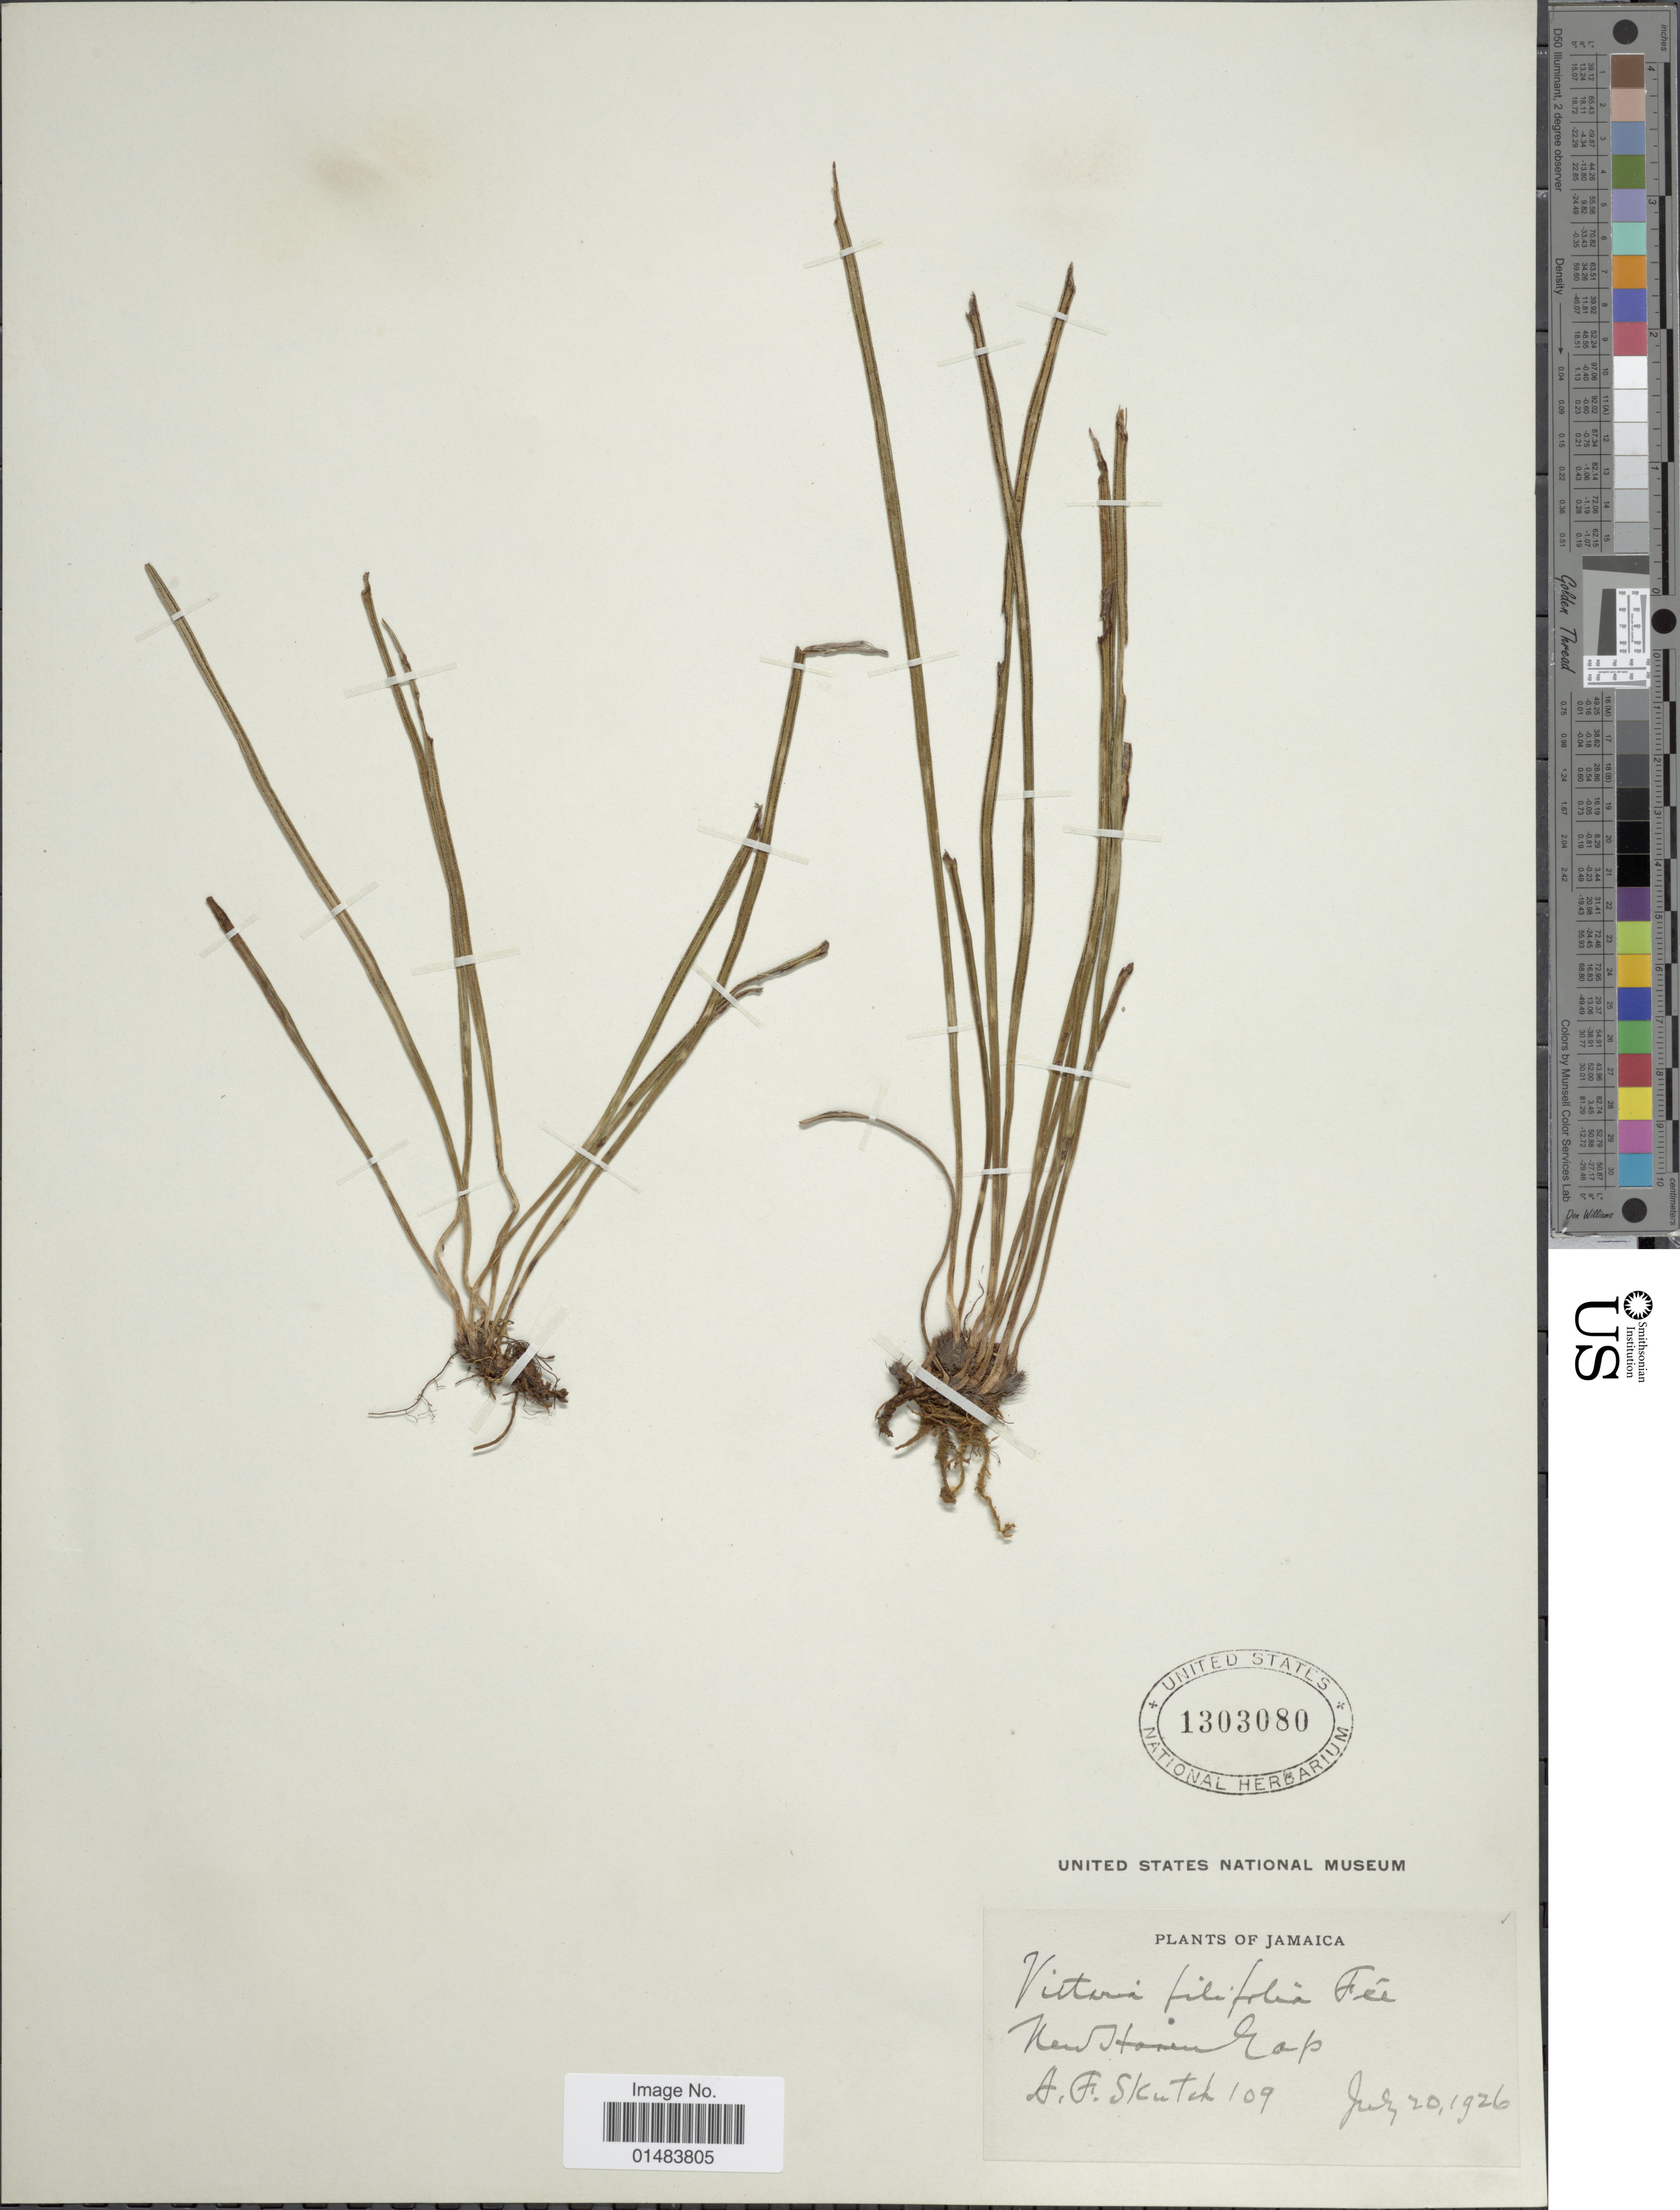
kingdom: Plantae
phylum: Tracheophyta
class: Polypodiopsida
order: Polypodiales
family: Pteridaceae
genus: Vittaria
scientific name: Vittaria graminifolia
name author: Kaulf.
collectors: A. F. Skutch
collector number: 109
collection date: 1926-07-20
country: Jamaica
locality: New Haven Gap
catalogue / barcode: US 1303080